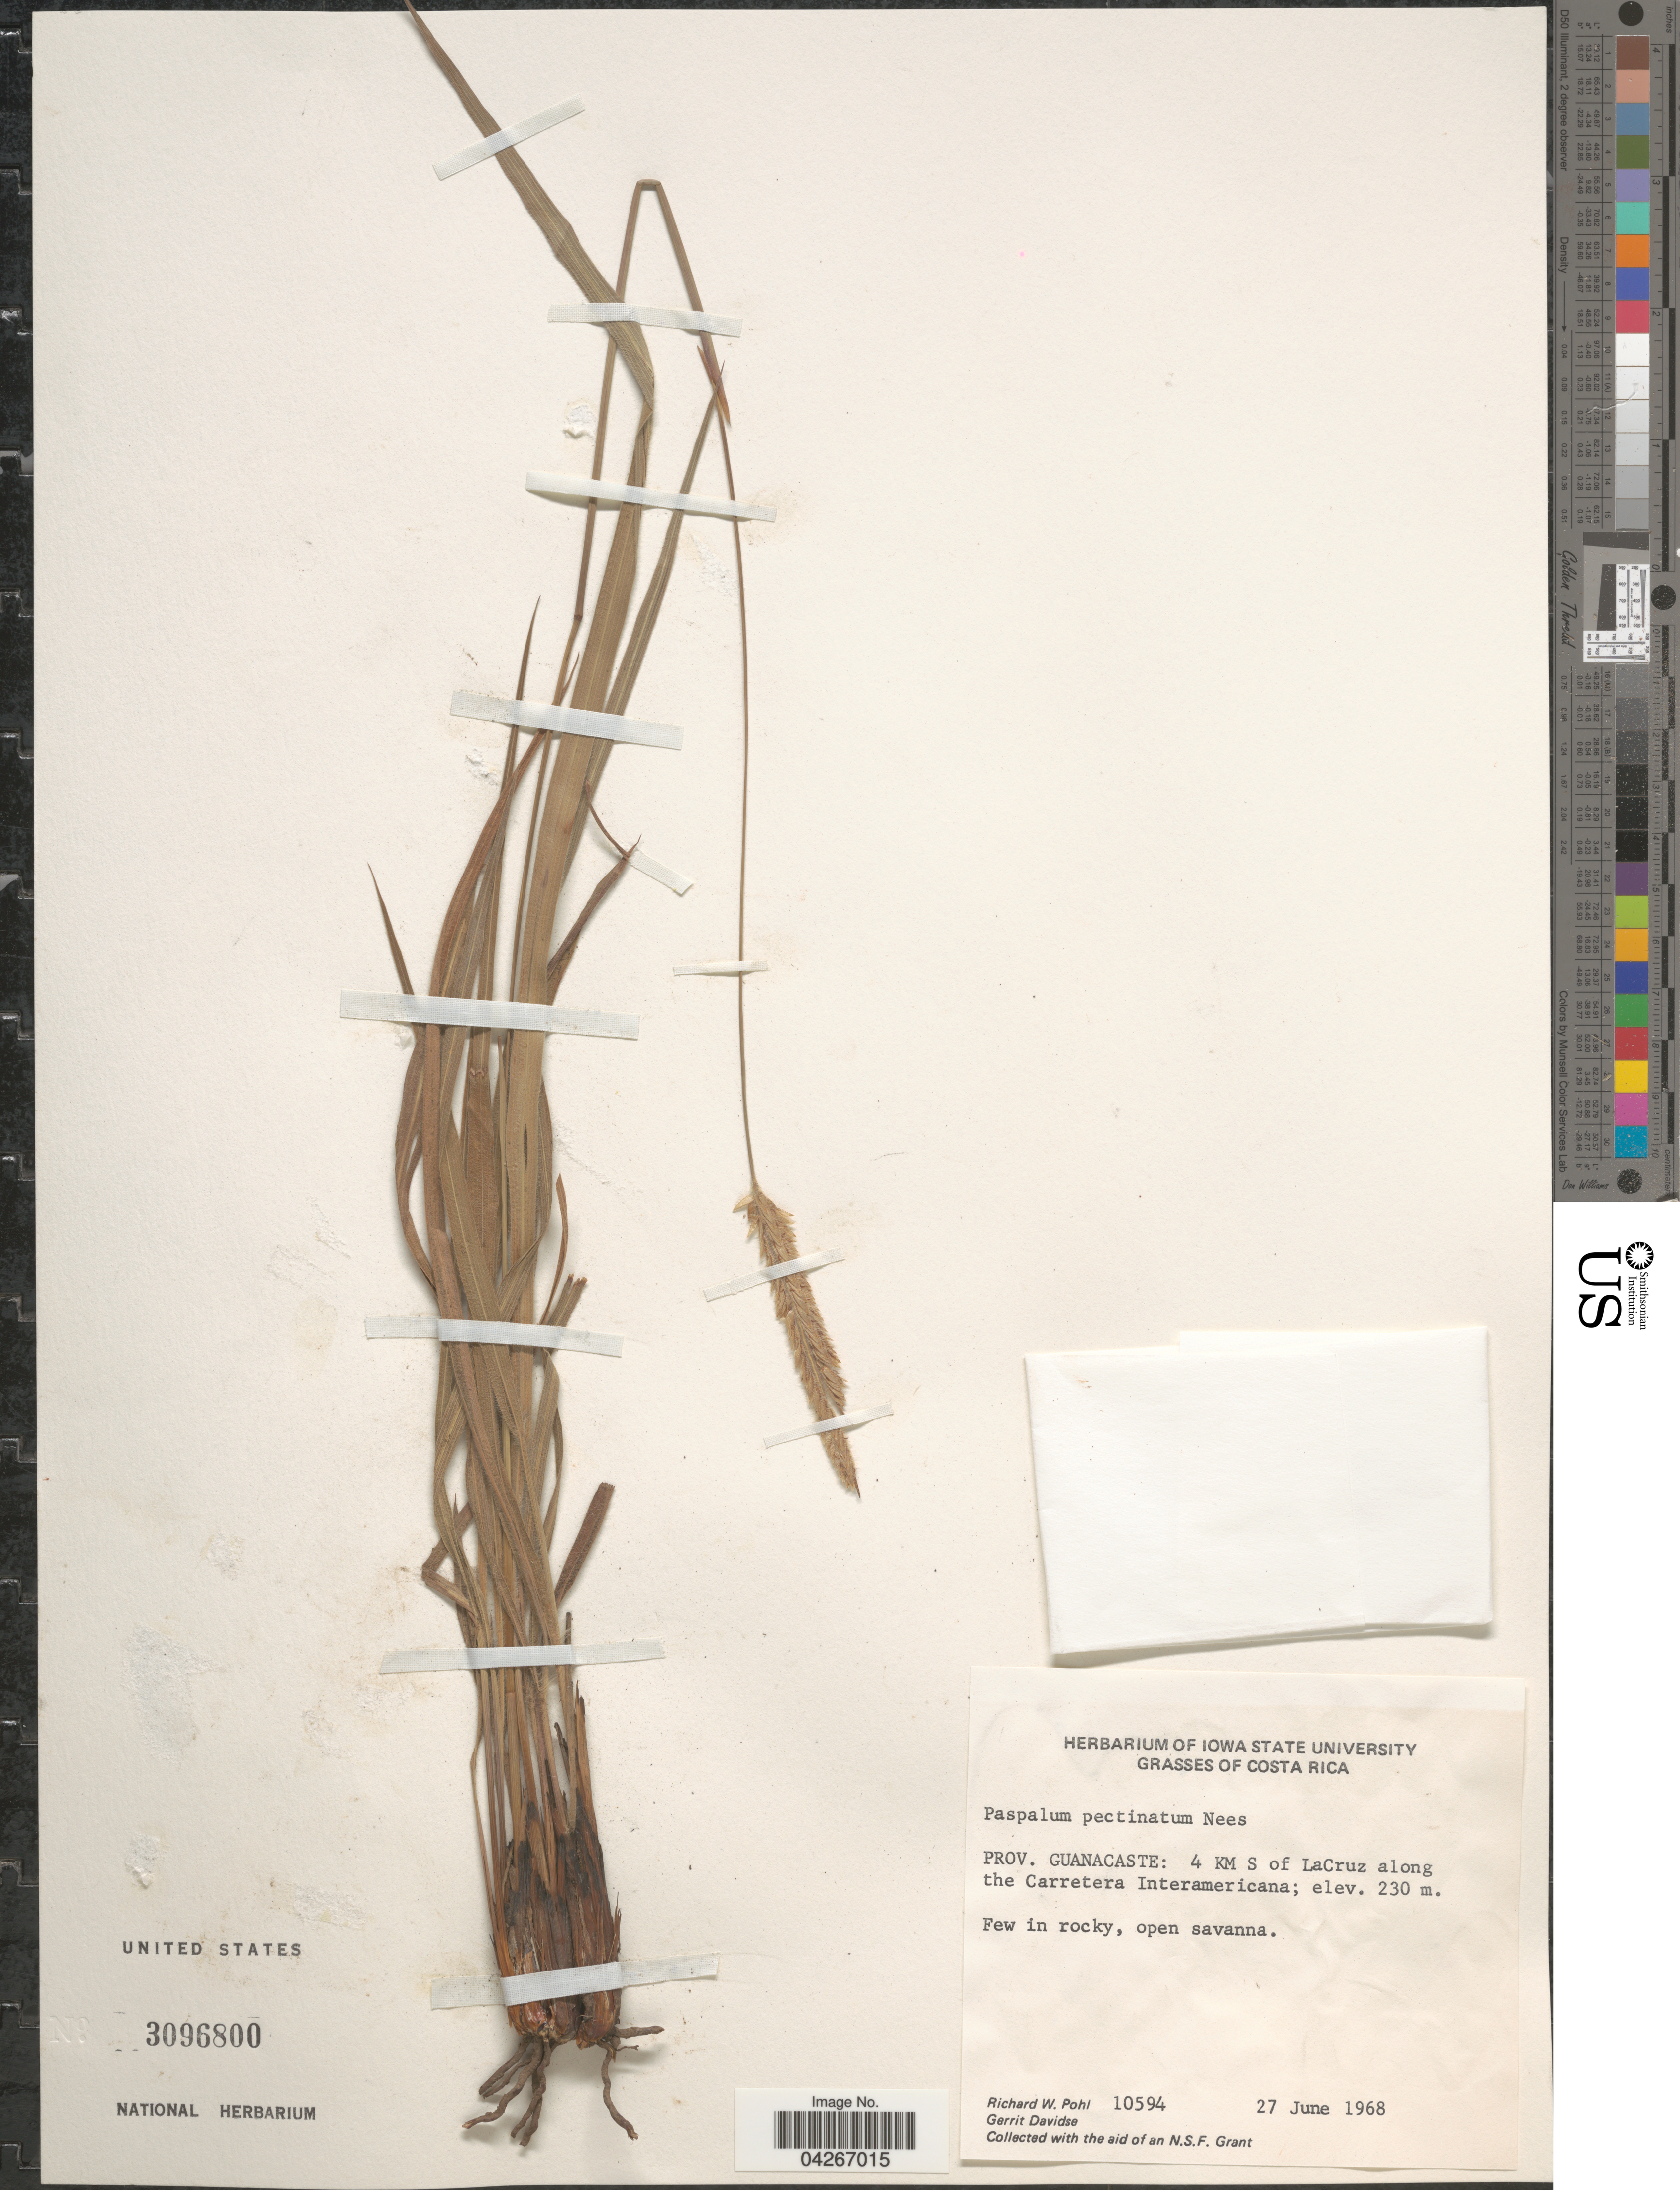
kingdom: Plantae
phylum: Tracheophyta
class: Liliopsida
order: Poales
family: Poaceae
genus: Paspalum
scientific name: Paspalum pectinatum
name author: Nees ex Trin.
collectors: R. W. Pohl & G. Davidse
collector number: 10594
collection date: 1968-06-27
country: Costa Rica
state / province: Guanacaste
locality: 4 Km S of LaCruz along the Carretera Interamericana.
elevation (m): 230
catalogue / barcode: US 3096800